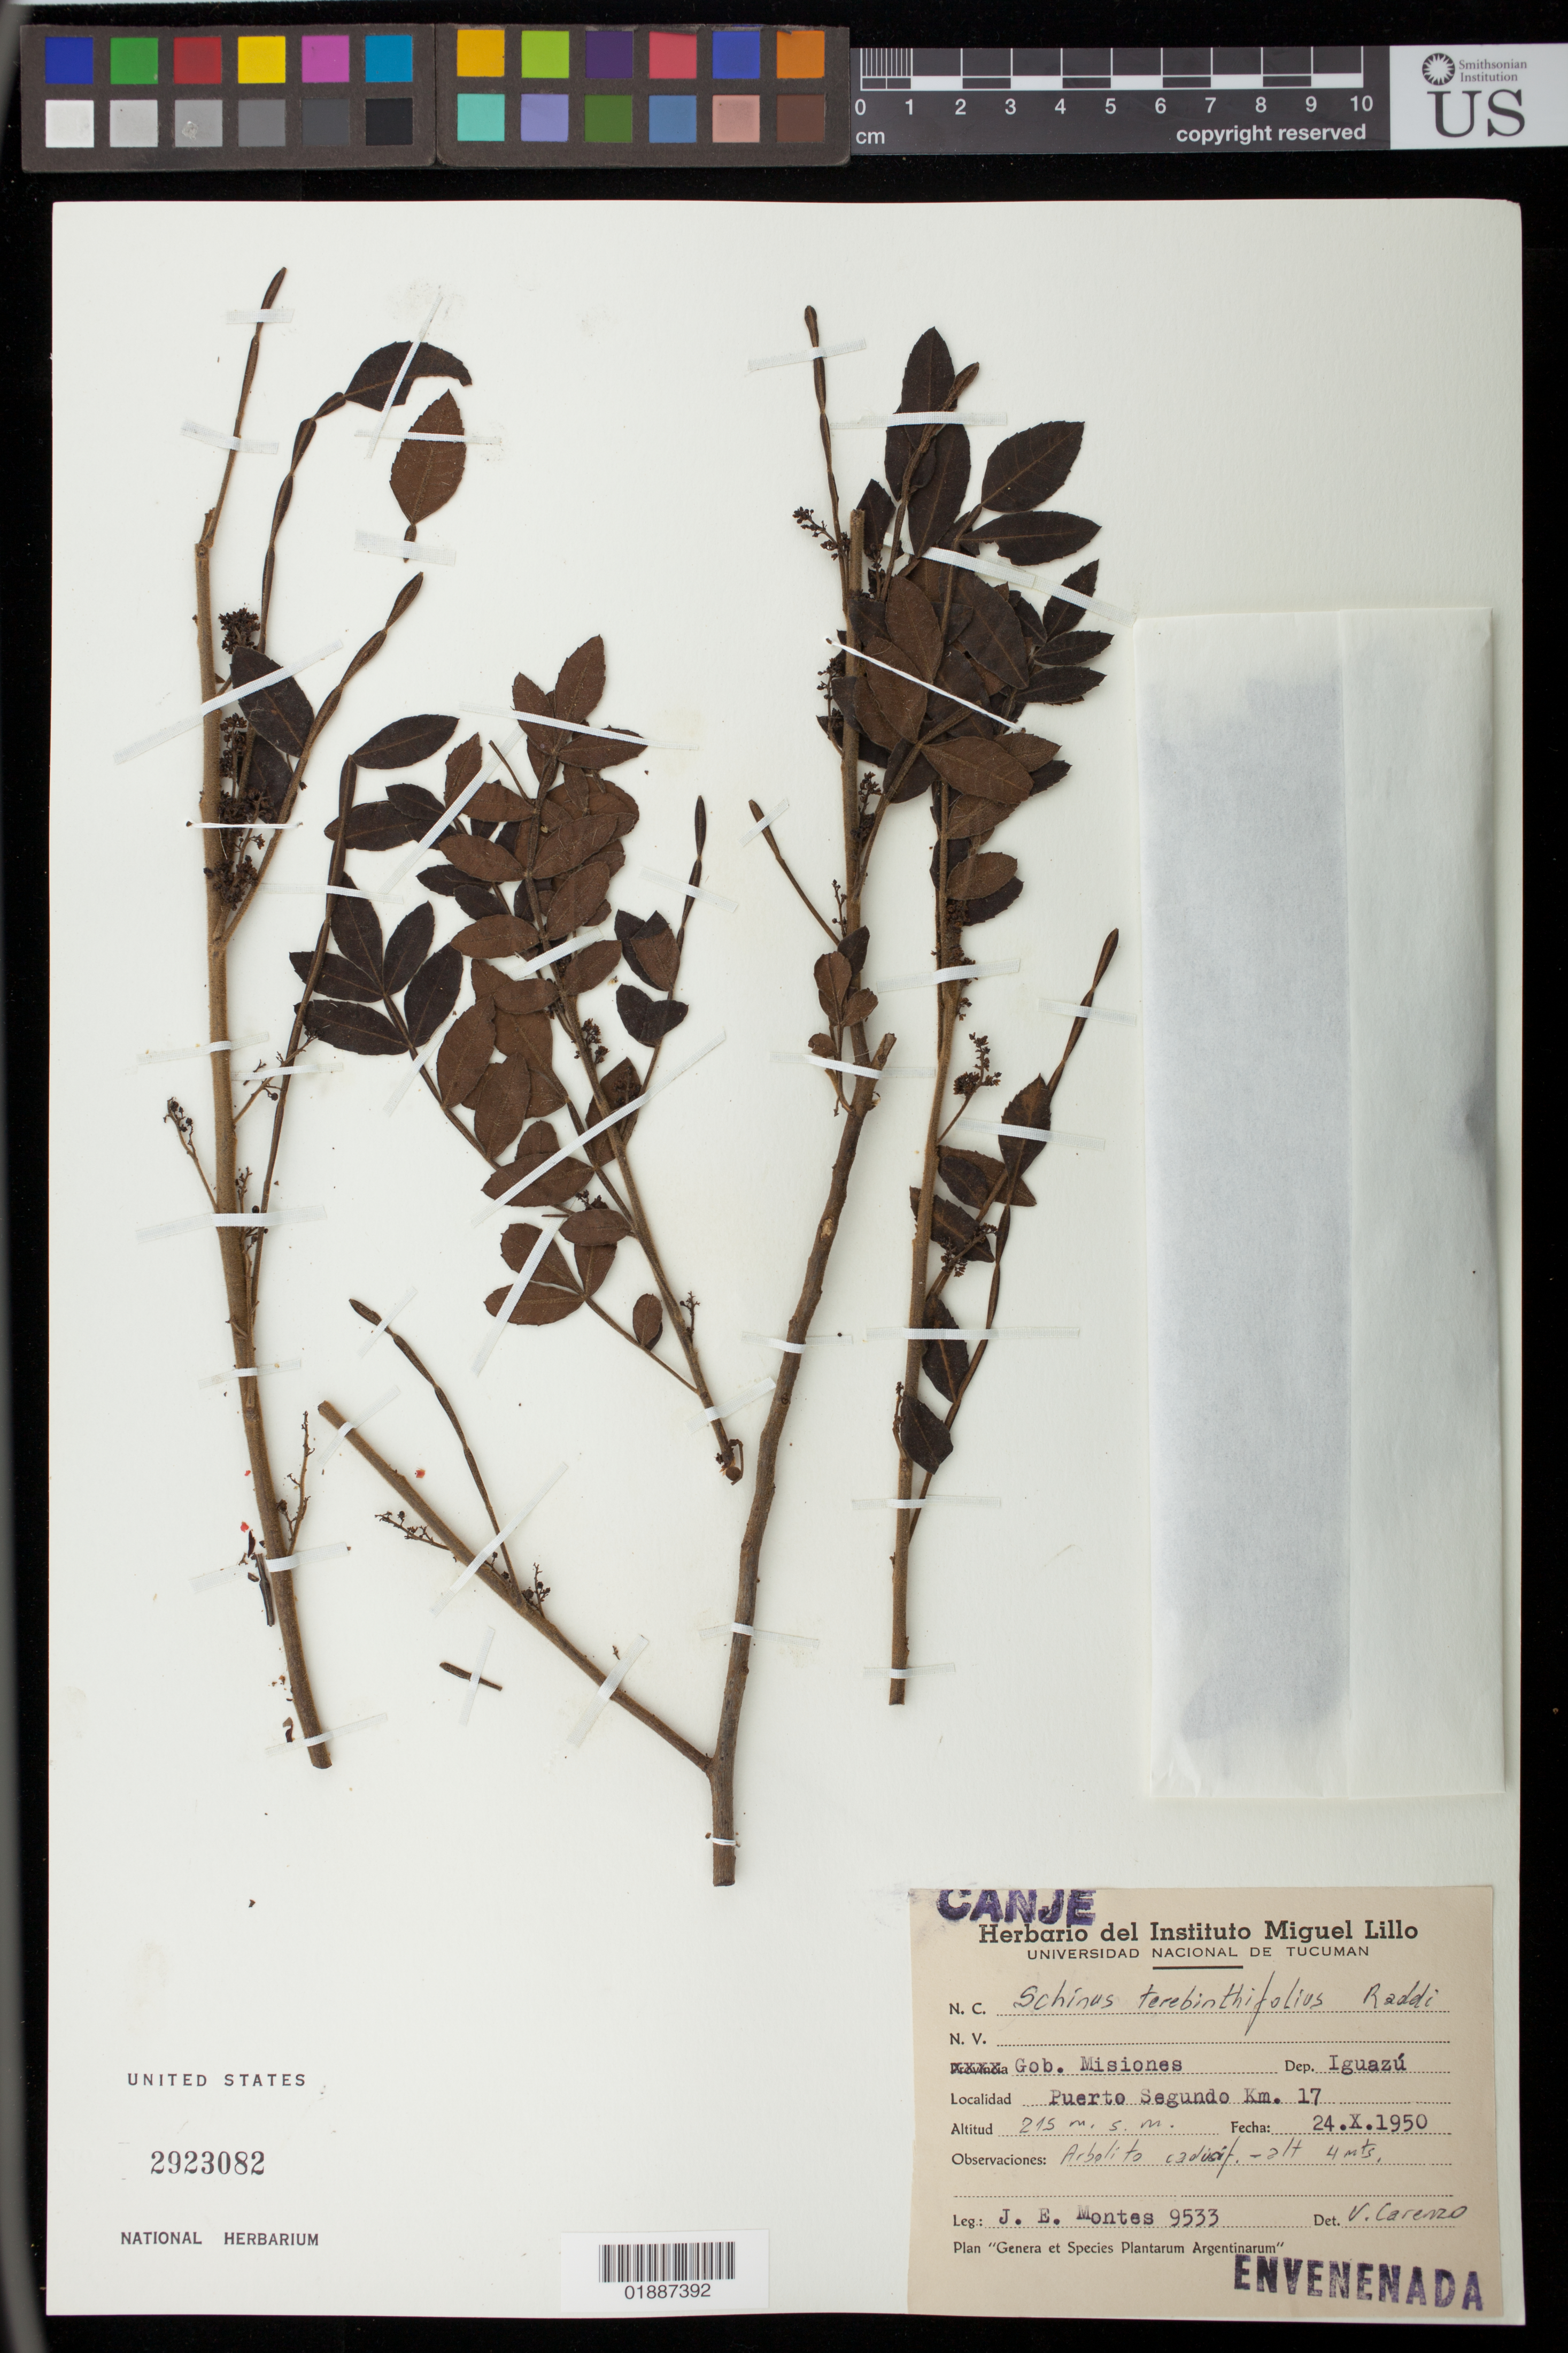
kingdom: Plantae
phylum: Tracheophyta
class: Magnoliopsida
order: Sapindales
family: Anacardiaceae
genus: Schinus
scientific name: Schinus terebinthifolia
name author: Raddi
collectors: J. E. Montes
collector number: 9533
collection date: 1950-10-24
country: Argentina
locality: Gob. Misiones, Dep. Iguazú, Localidade Puerto Segundo, Km 17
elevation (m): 215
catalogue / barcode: US 2923082